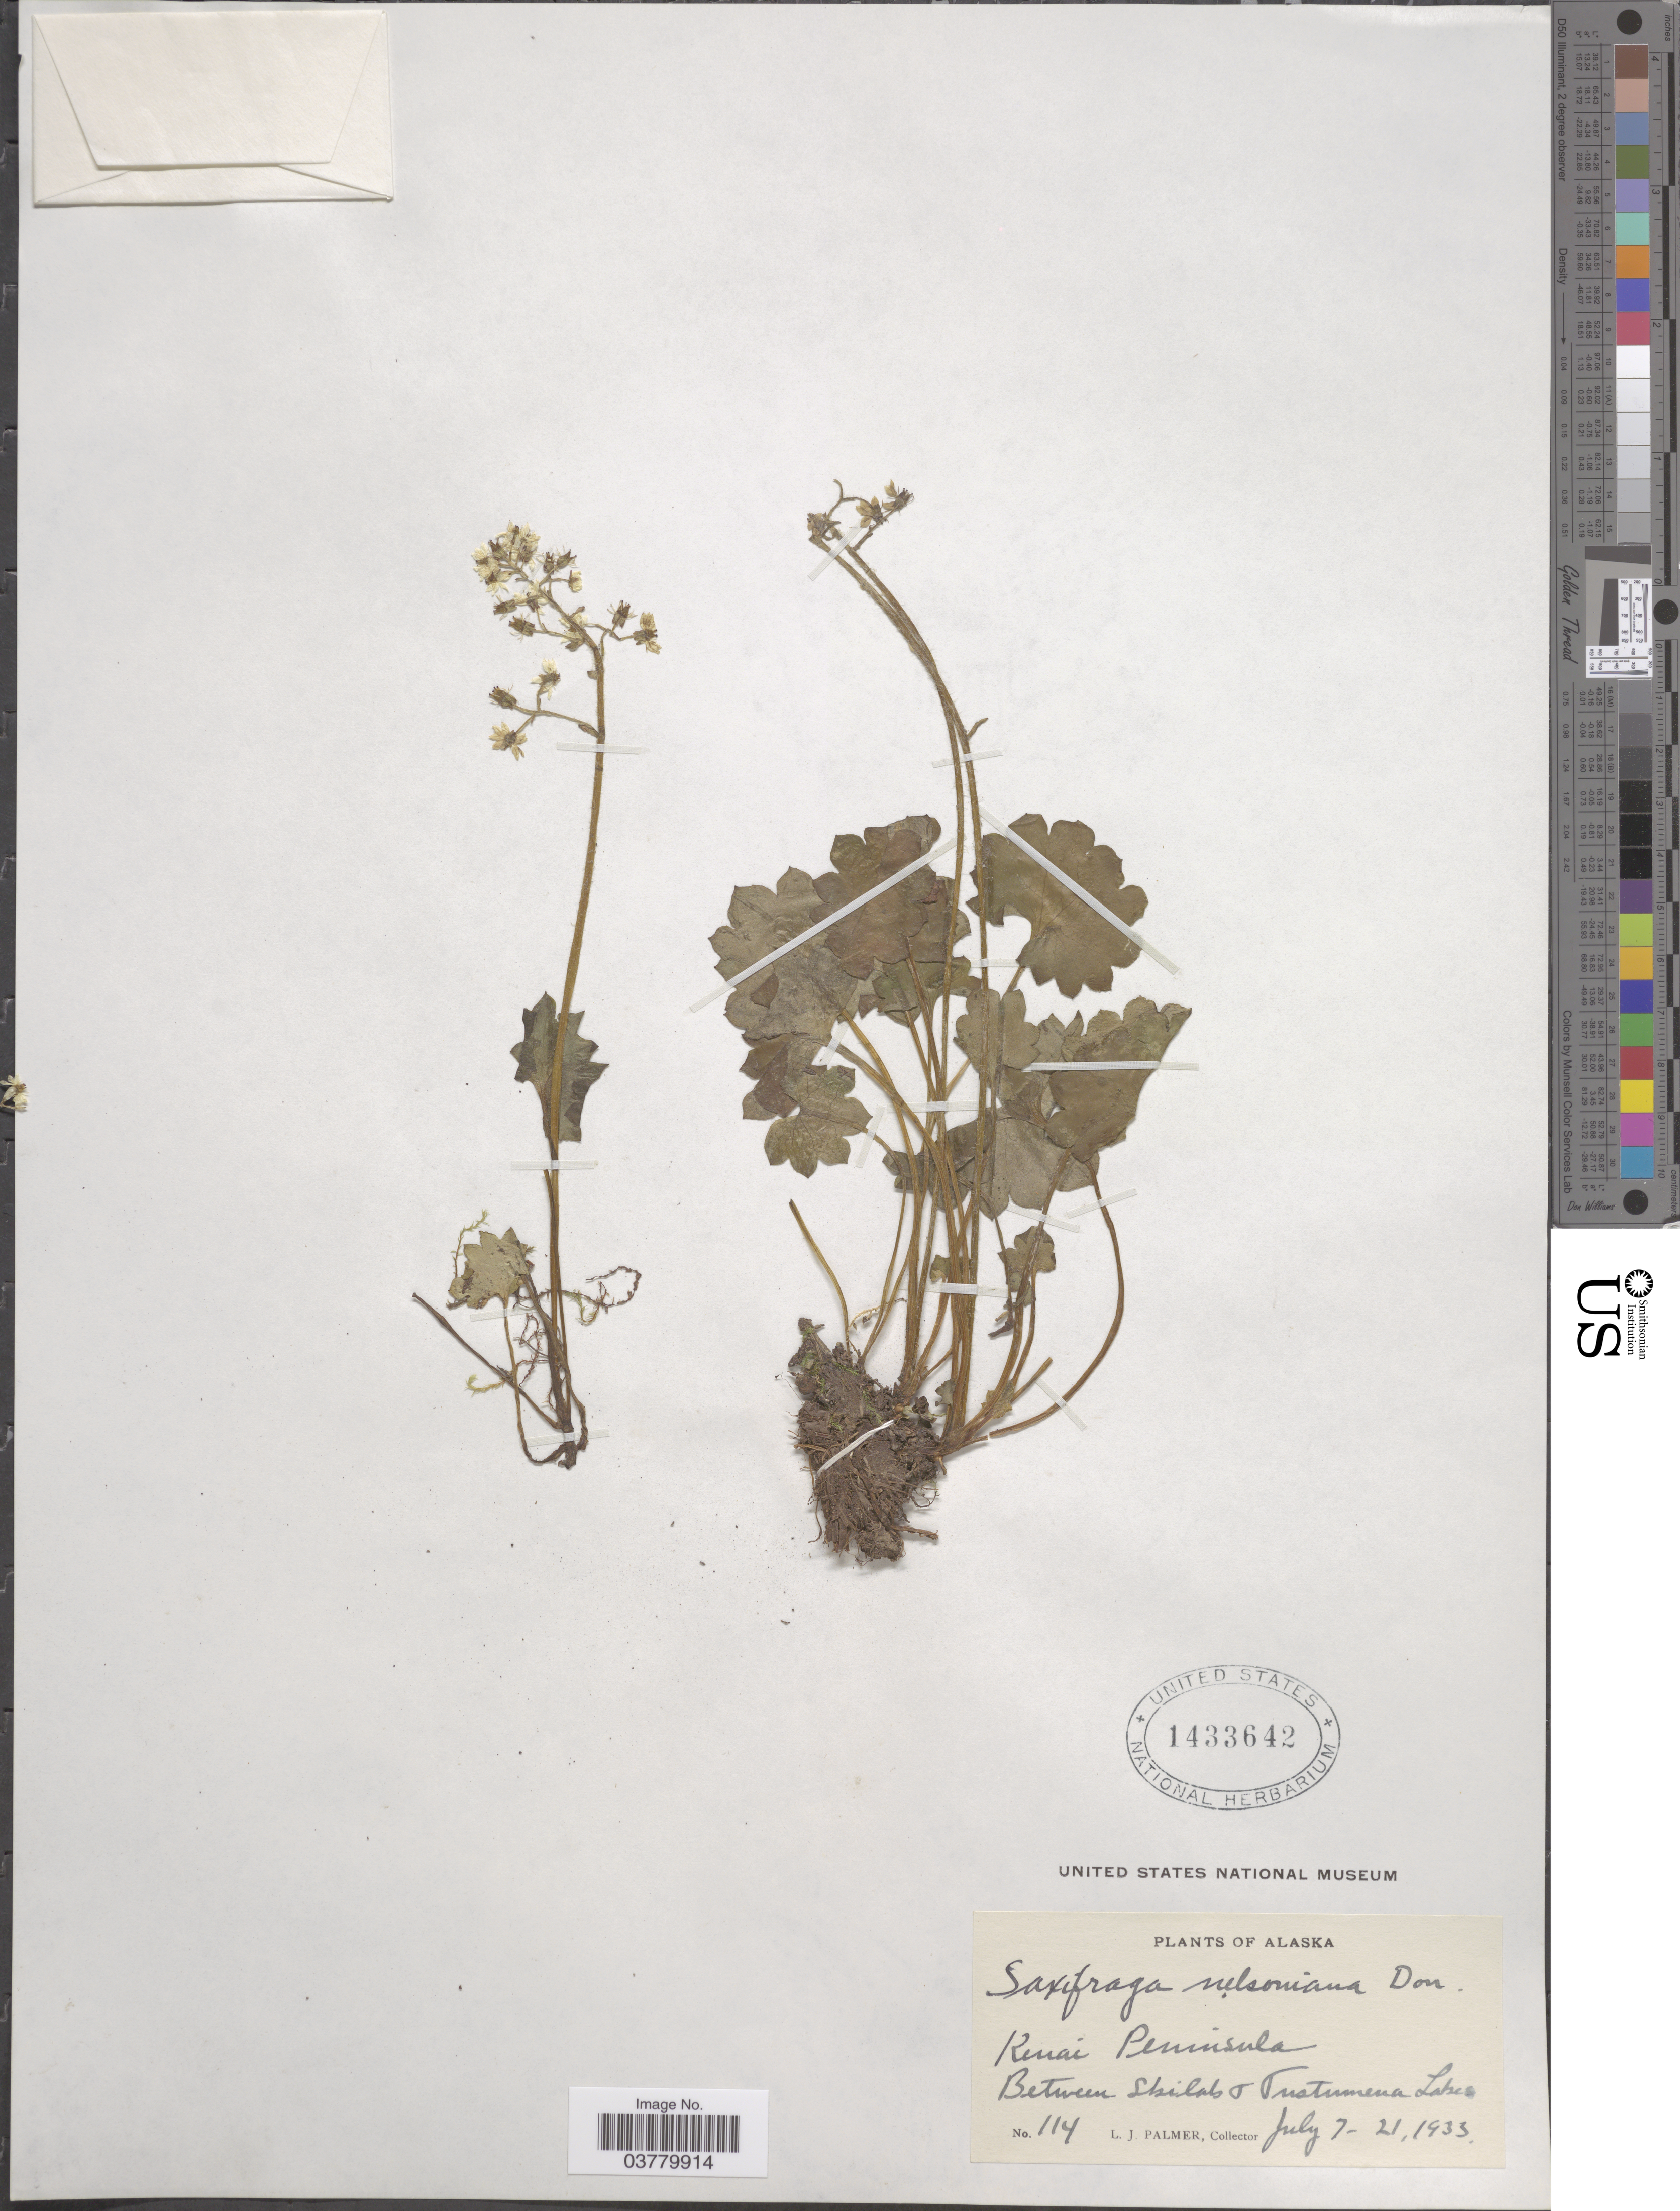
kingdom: Plantae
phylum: Tracheophyta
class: Magnoliopsida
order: Saxifragales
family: Saxifragaceae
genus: Micranthes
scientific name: Micranthes nelsoniana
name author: (D. Don) Small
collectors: L. J. Palmer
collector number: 114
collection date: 1933-07-07/1933-07-21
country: United States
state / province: Alaska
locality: Kenai Peninsula. Between Skilak & Tustumena Lake.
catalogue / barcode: US 1433642